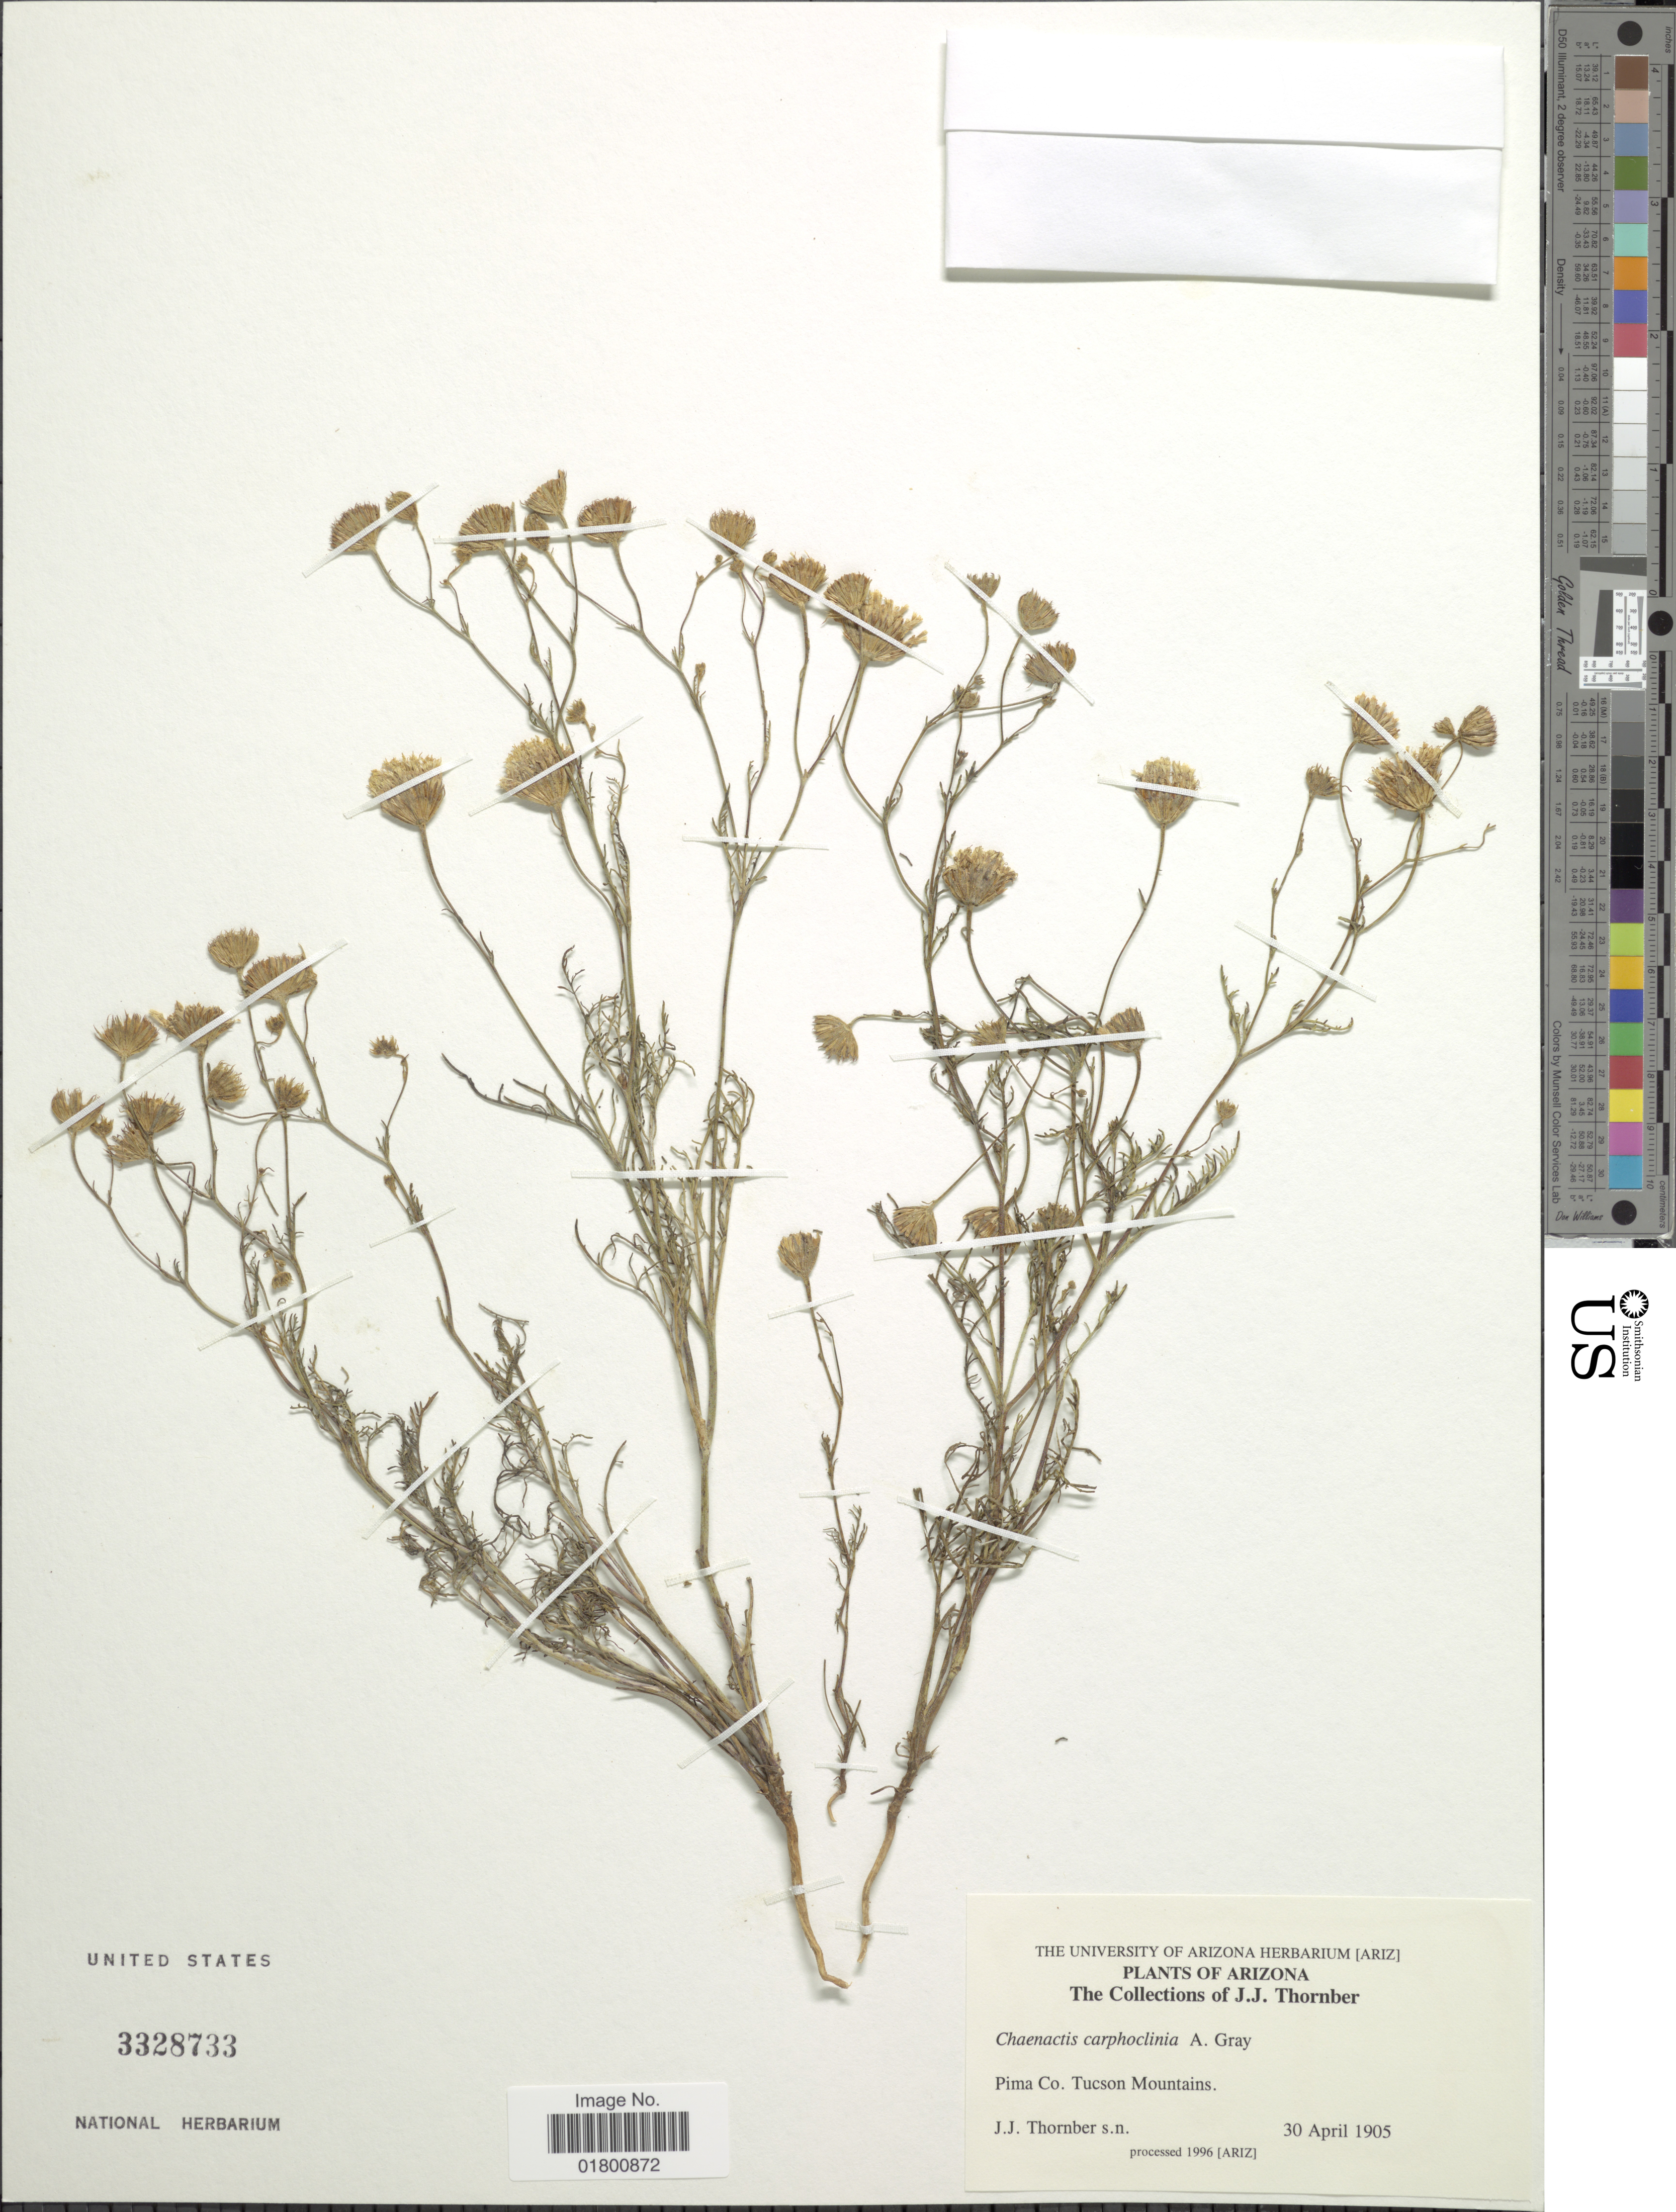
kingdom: Plantae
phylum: Tracheophyta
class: Magnoliopsida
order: Asterales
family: Asteraceae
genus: Chaenactis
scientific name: Chaenactis carphoclinia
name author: A. Gray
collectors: J. Thornber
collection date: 1905-04-30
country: United States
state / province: Arizona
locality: Pima Co. Tucson Mountains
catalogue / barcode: US 3328733